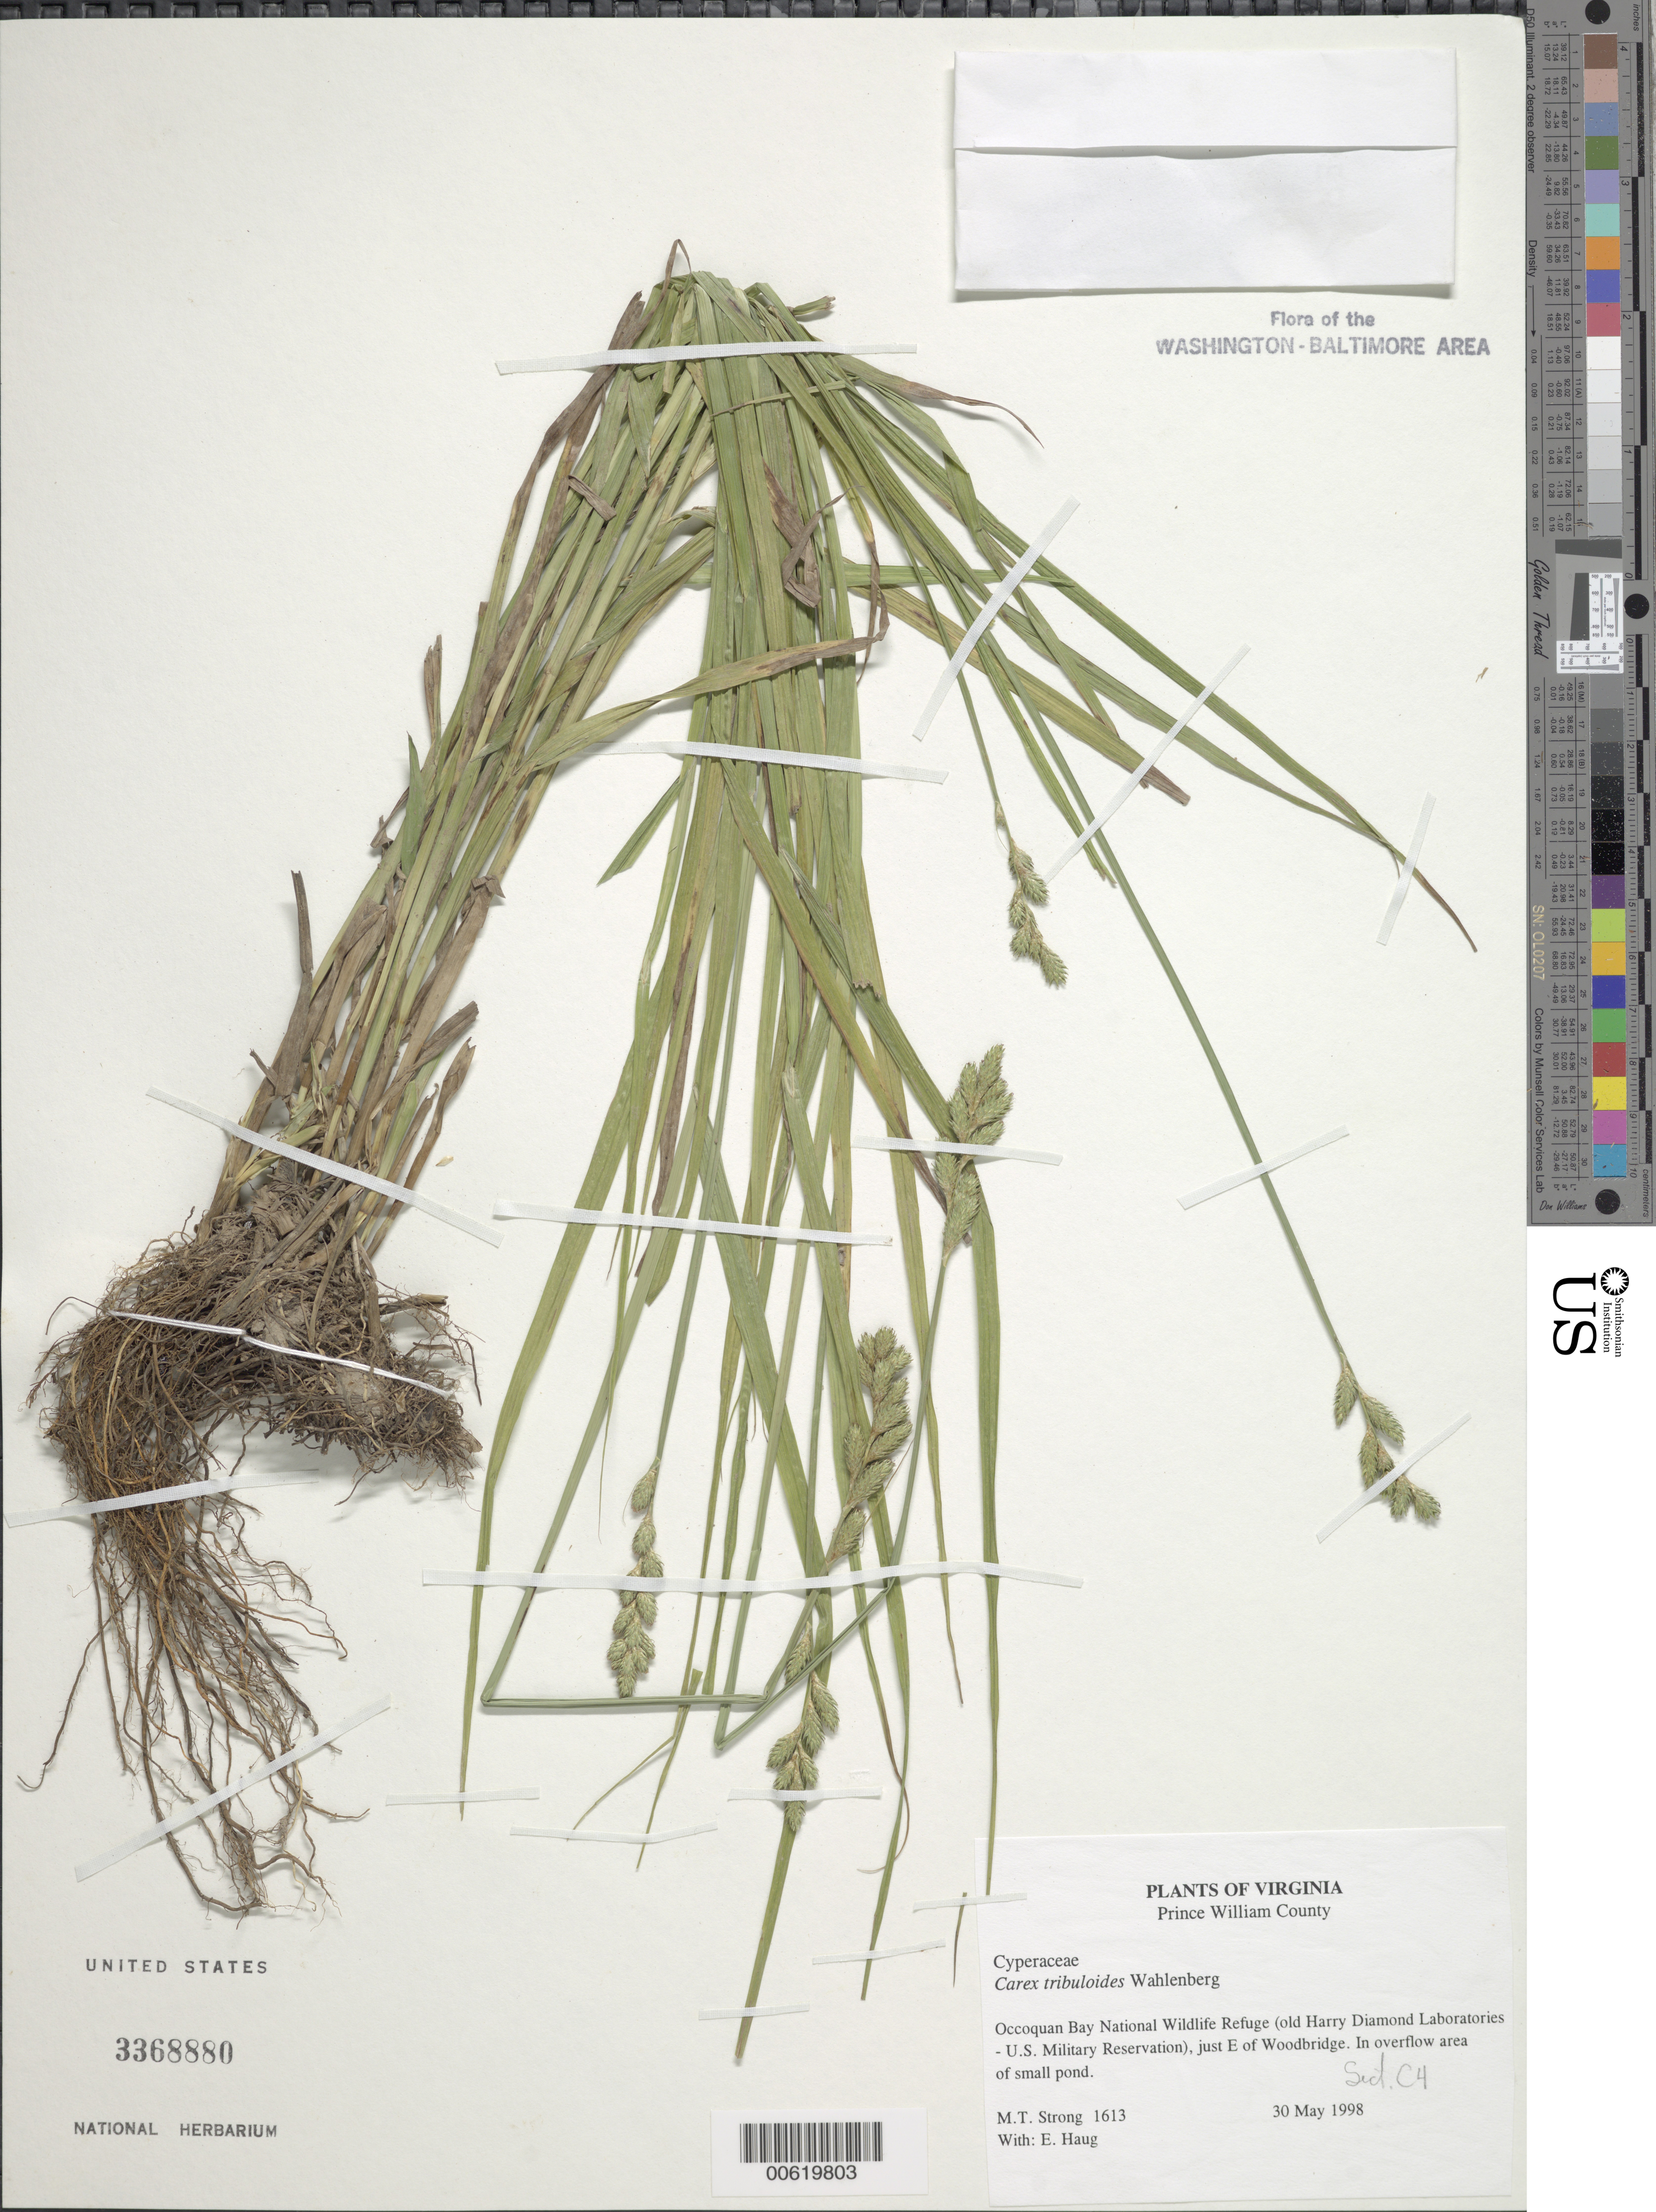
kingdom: Plantae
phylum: Tracheophyta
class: Liliopsida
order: Poales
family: Cyperaceae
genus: Carex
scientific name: Carex tribuloides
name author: Wahlenb.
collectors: M. T. Strong & E. Haug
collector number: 1613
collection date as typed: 30 May 1998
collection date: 1998-05-30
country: United States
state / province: Virginia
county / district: Prince William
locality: Occoquan Bay National Wildlife Refuge (old Harry Diamond Laboratories - U.S. Military Reservation), just E of Woodbridge.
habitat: In overflow area of small pond.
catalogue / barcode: US 3368880